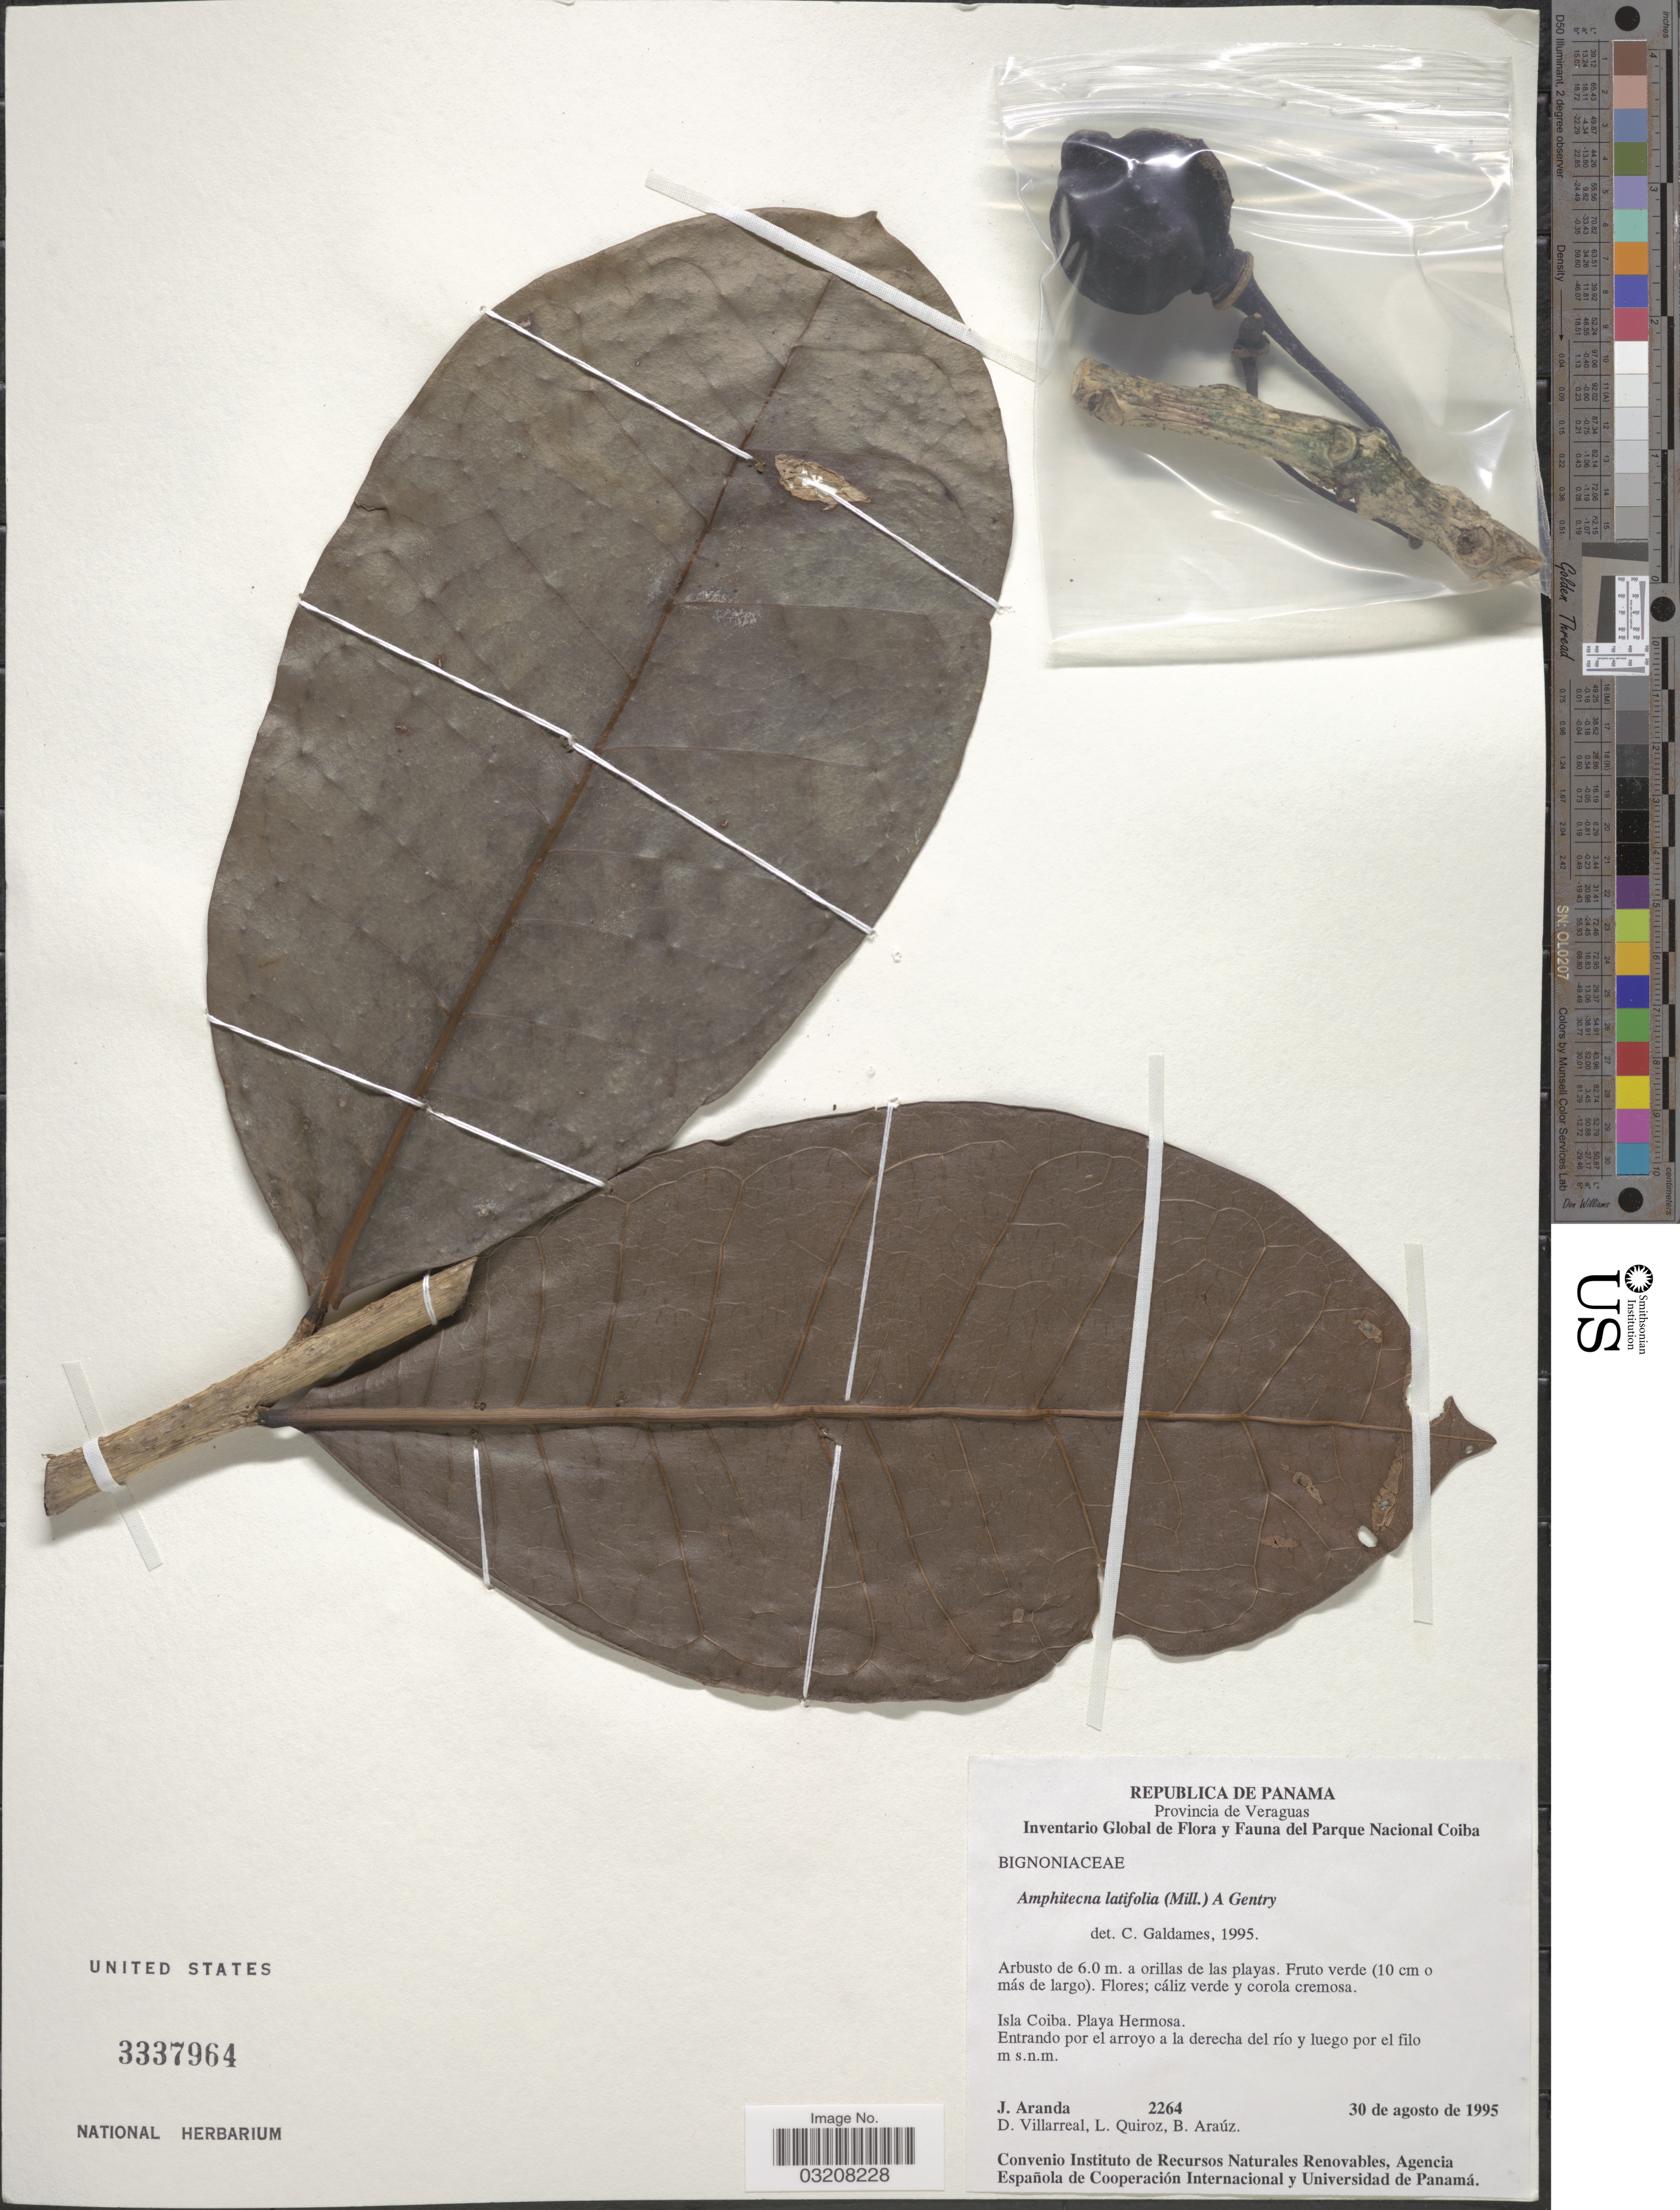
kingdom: Plantae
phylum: Tracheophyta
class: Magnoliopsida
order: Lamiales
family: Bignoniaceae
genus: Amphitecna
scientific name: Amphitecna latifolia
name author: (Mill.) A.H. Gentry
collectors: J. Aranda, D. Villarreal, L. Quiroz & B. Araúz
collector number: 2264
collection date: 1995-08-30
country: Panama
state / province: Veraguas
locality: Isla Coiba. Playa Hermosa. Entrando por el arroyo a la derecha del río y luego por el filo.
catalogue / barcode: US 3337964